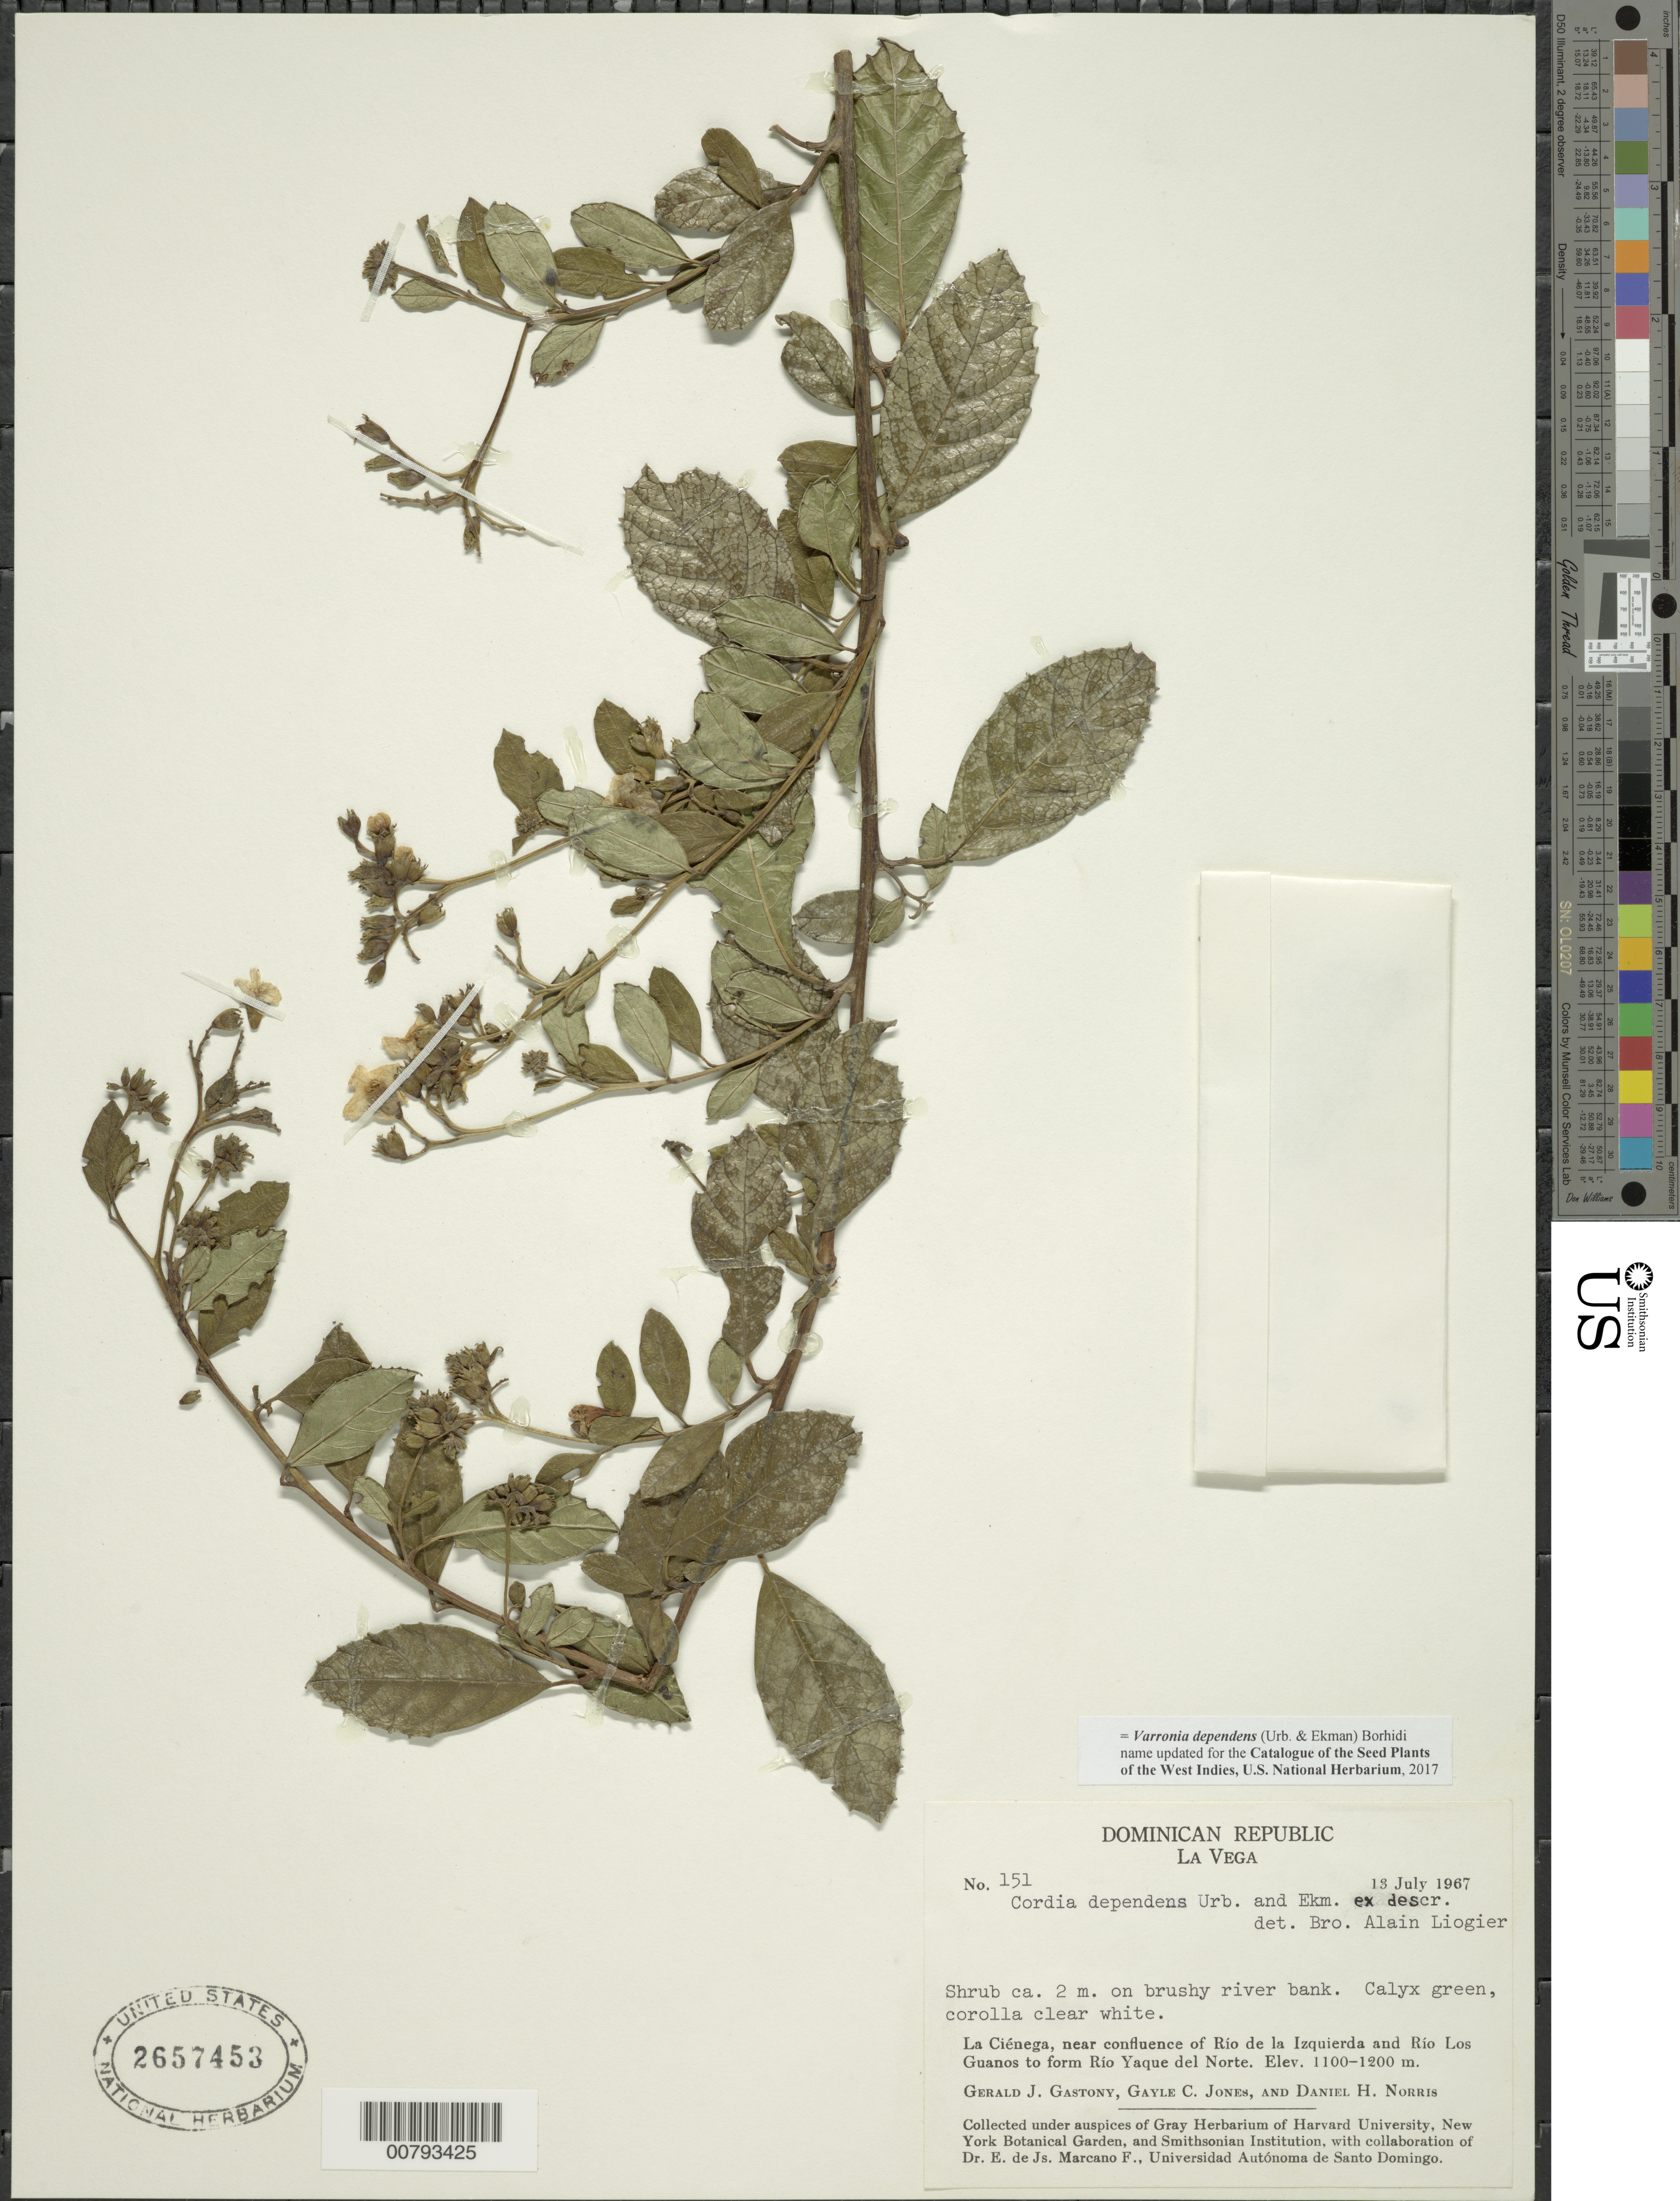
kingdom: Plantae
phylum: Tracheophyta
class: Magnoliopsida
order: Boraginales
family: Cordiaceae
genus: Varronia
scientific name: Varronia dependens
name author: (Urb. & Ekman) Borhidi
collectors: G. Gastony, G. C. Jones & D. H. Norris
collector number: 151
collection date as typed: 13 Jul 1967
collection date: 1967-07-13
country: Dominican Republic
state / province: La Vega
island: Hispaniola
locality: La Ciénaga, near confluence of De la Izquierda River and Los Guanos River to form Yaque del Norte River.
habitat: On brushy river bank.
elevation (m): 1100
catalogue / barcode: US 2657453